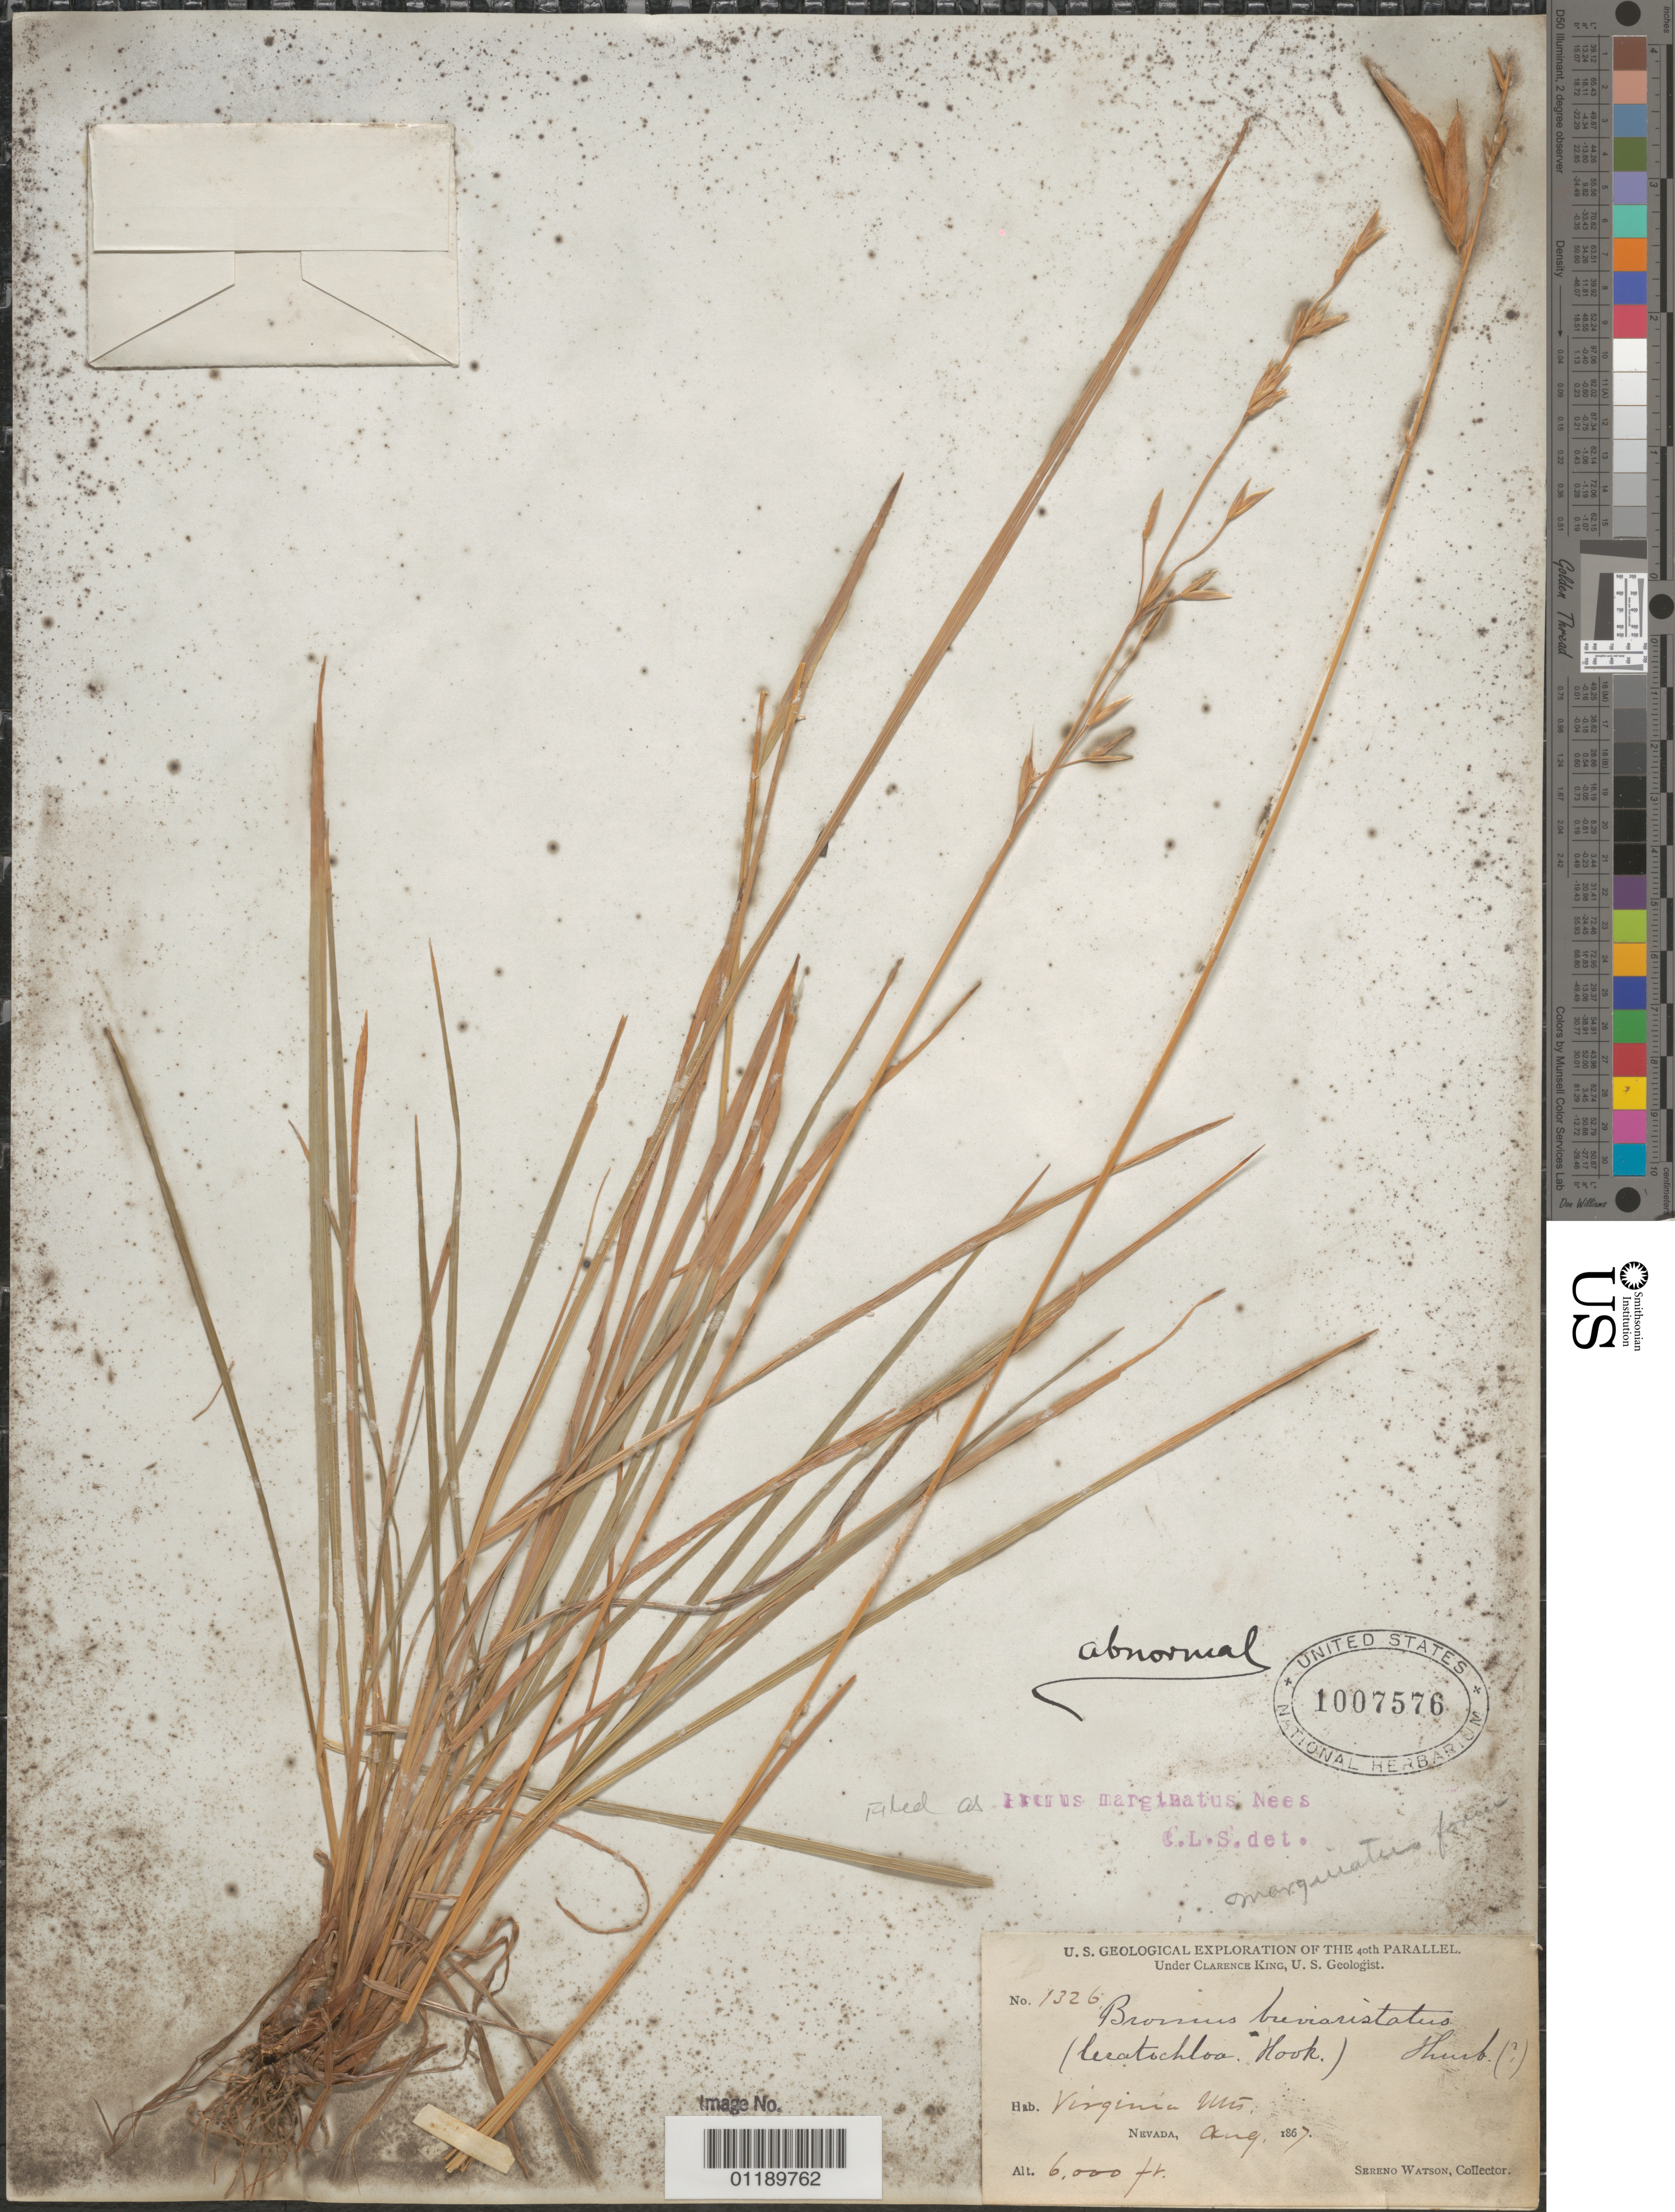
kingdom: Plantae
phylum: Tracheophyta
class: Liliopsida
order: Poales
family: Poaceae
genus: Bromus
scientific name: Bromus marginatus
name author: Nees ex Steud.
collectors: S. Watson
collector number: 1326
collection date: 1867-08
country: United States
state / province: Nevada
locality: Virginia Mts.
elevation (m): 1829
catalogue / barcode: US 1007576